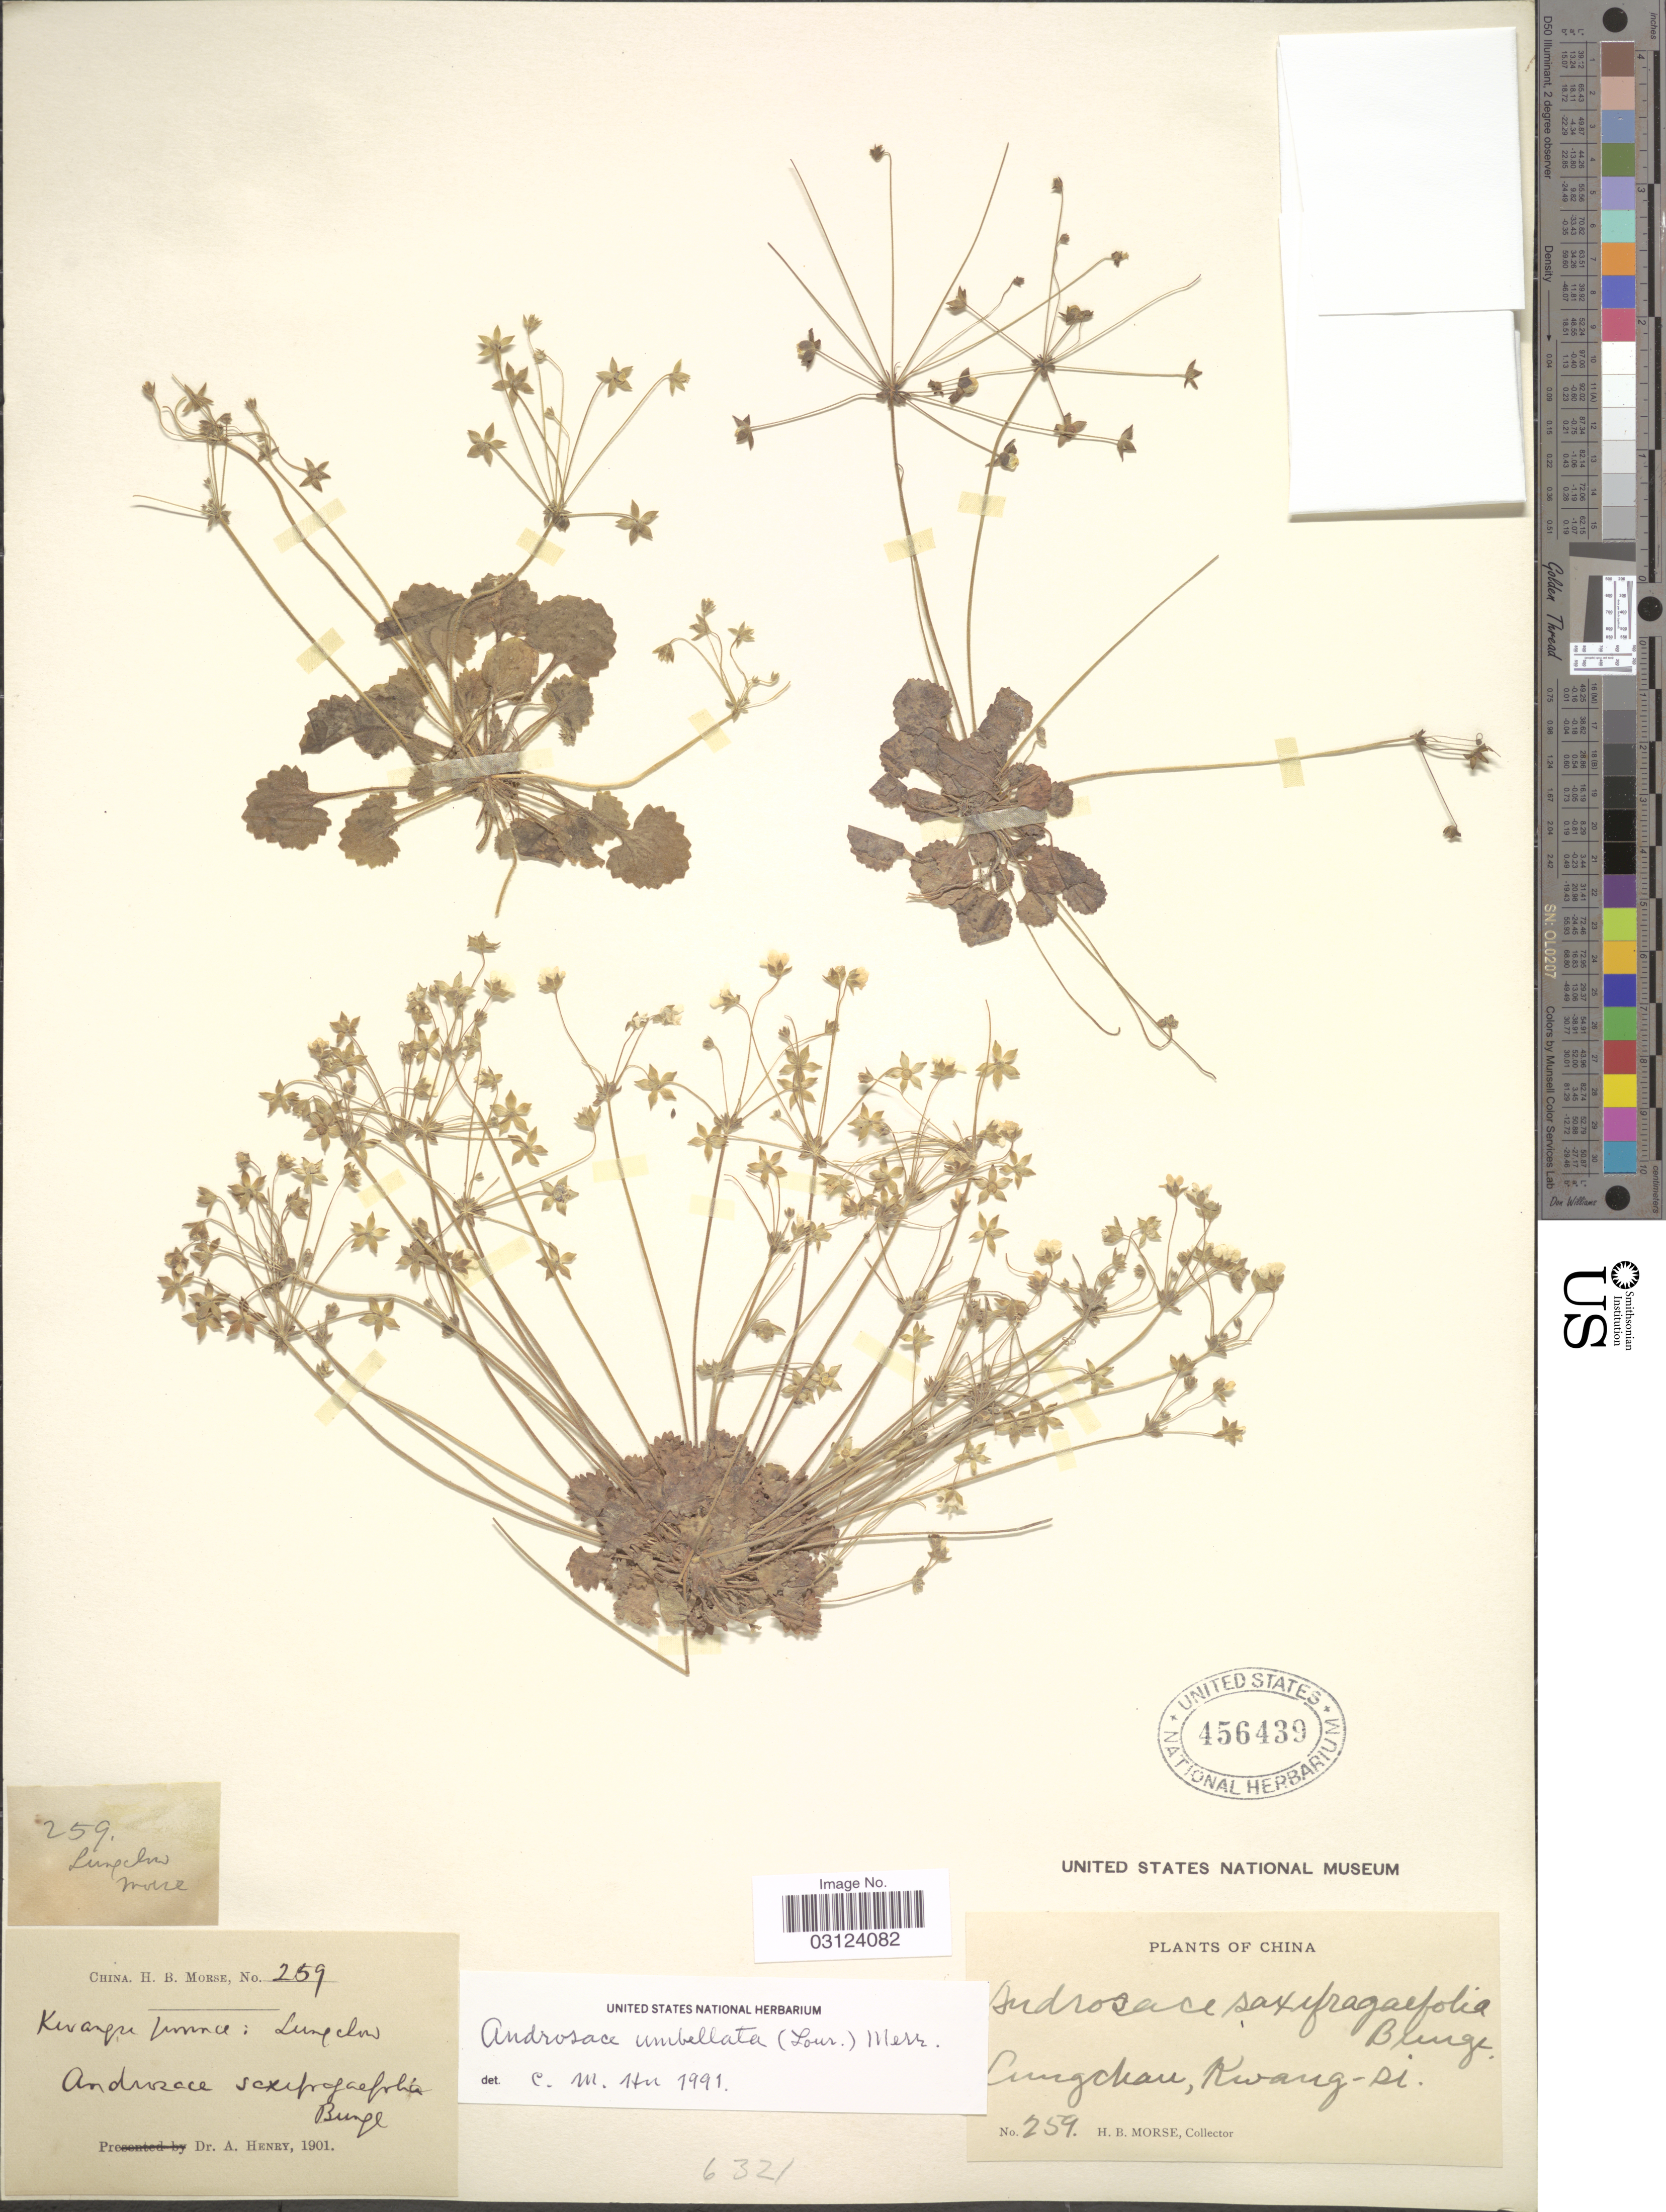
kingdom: Plantae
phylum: Tracheophyta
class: Magnoliopsida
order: Ericales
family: Primulaceae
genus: Androsace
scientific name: Androsace saxifragifolia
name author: Bunge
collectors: H. Morse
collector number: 259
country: China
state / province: Guangxi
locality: Lungchan, Kwang-si.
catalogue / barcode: US 456439